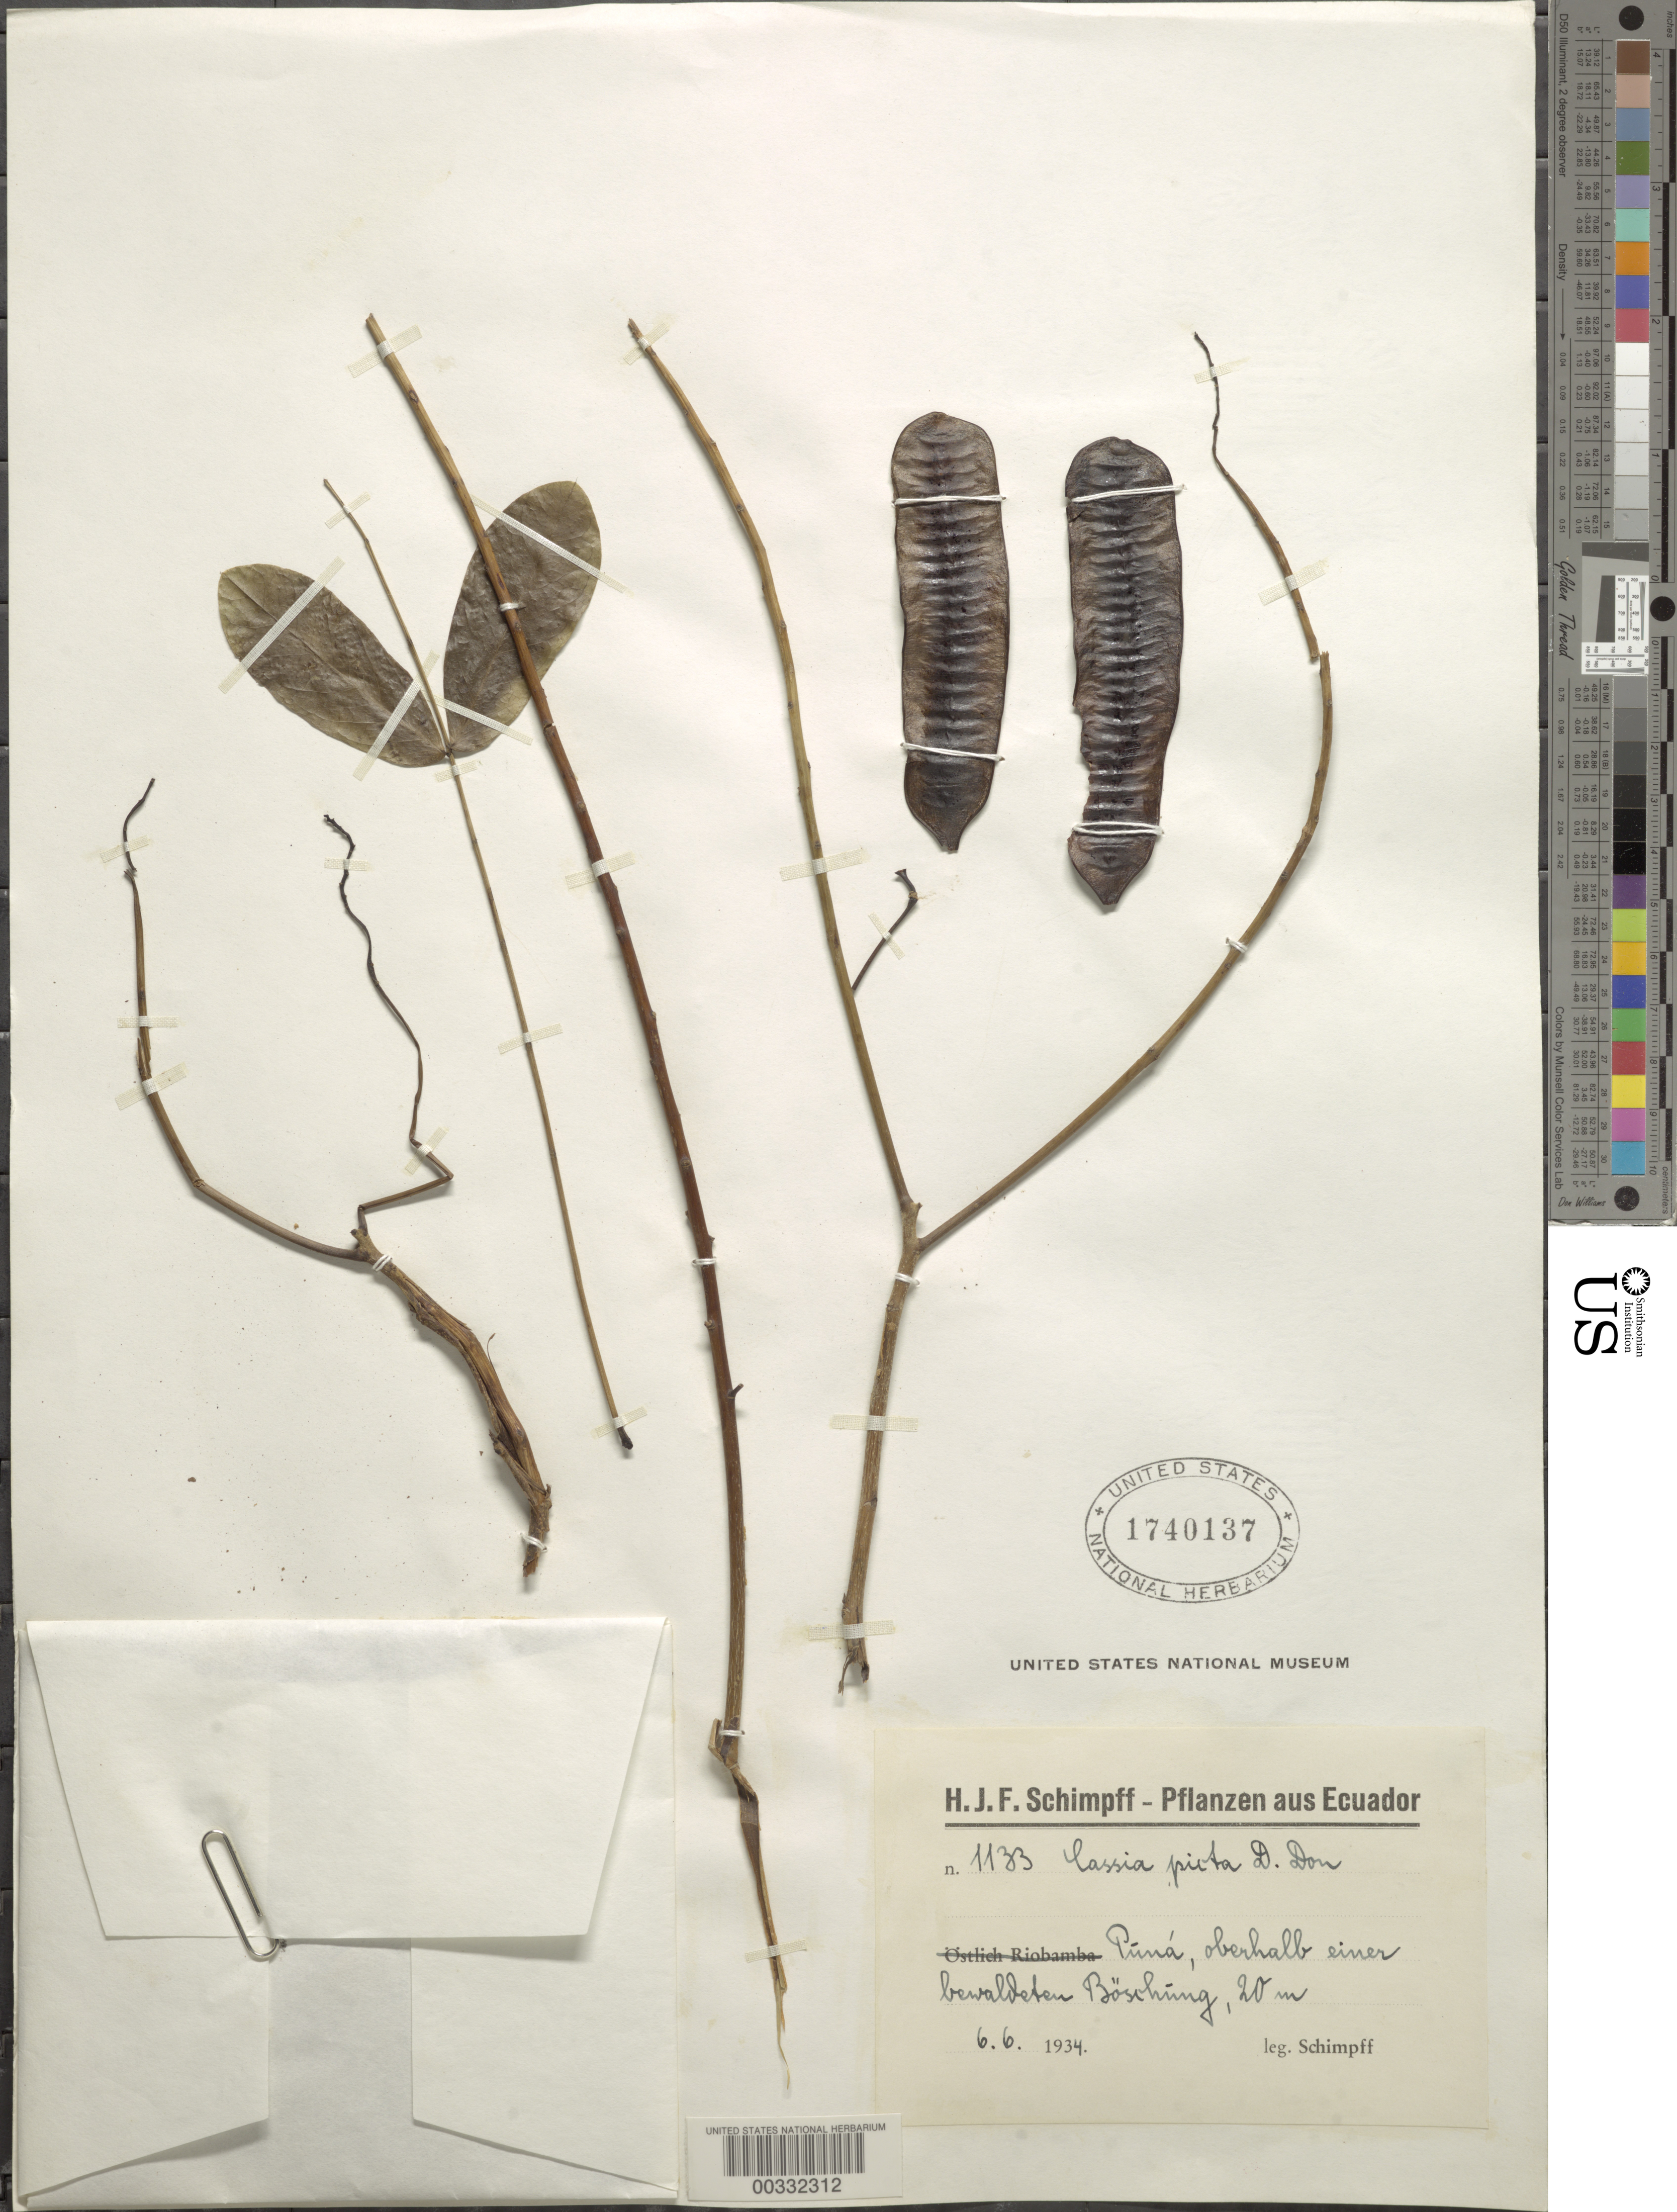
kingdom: Plantae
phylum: Tracheophyta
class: Magnoliopsida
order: Fabales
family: Fabaceae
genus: Senna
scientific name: Senna pistaciifolia var. picta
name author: (G. Don) H.S. Irwin & Barneby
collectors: H. Schimpff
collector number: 1133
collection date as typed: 06 Jun 1934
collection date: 1934-06-06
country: Ecuador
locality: Puna, oberhalb einer bewaldeten boschung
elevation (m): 20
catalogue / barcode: US 1740137